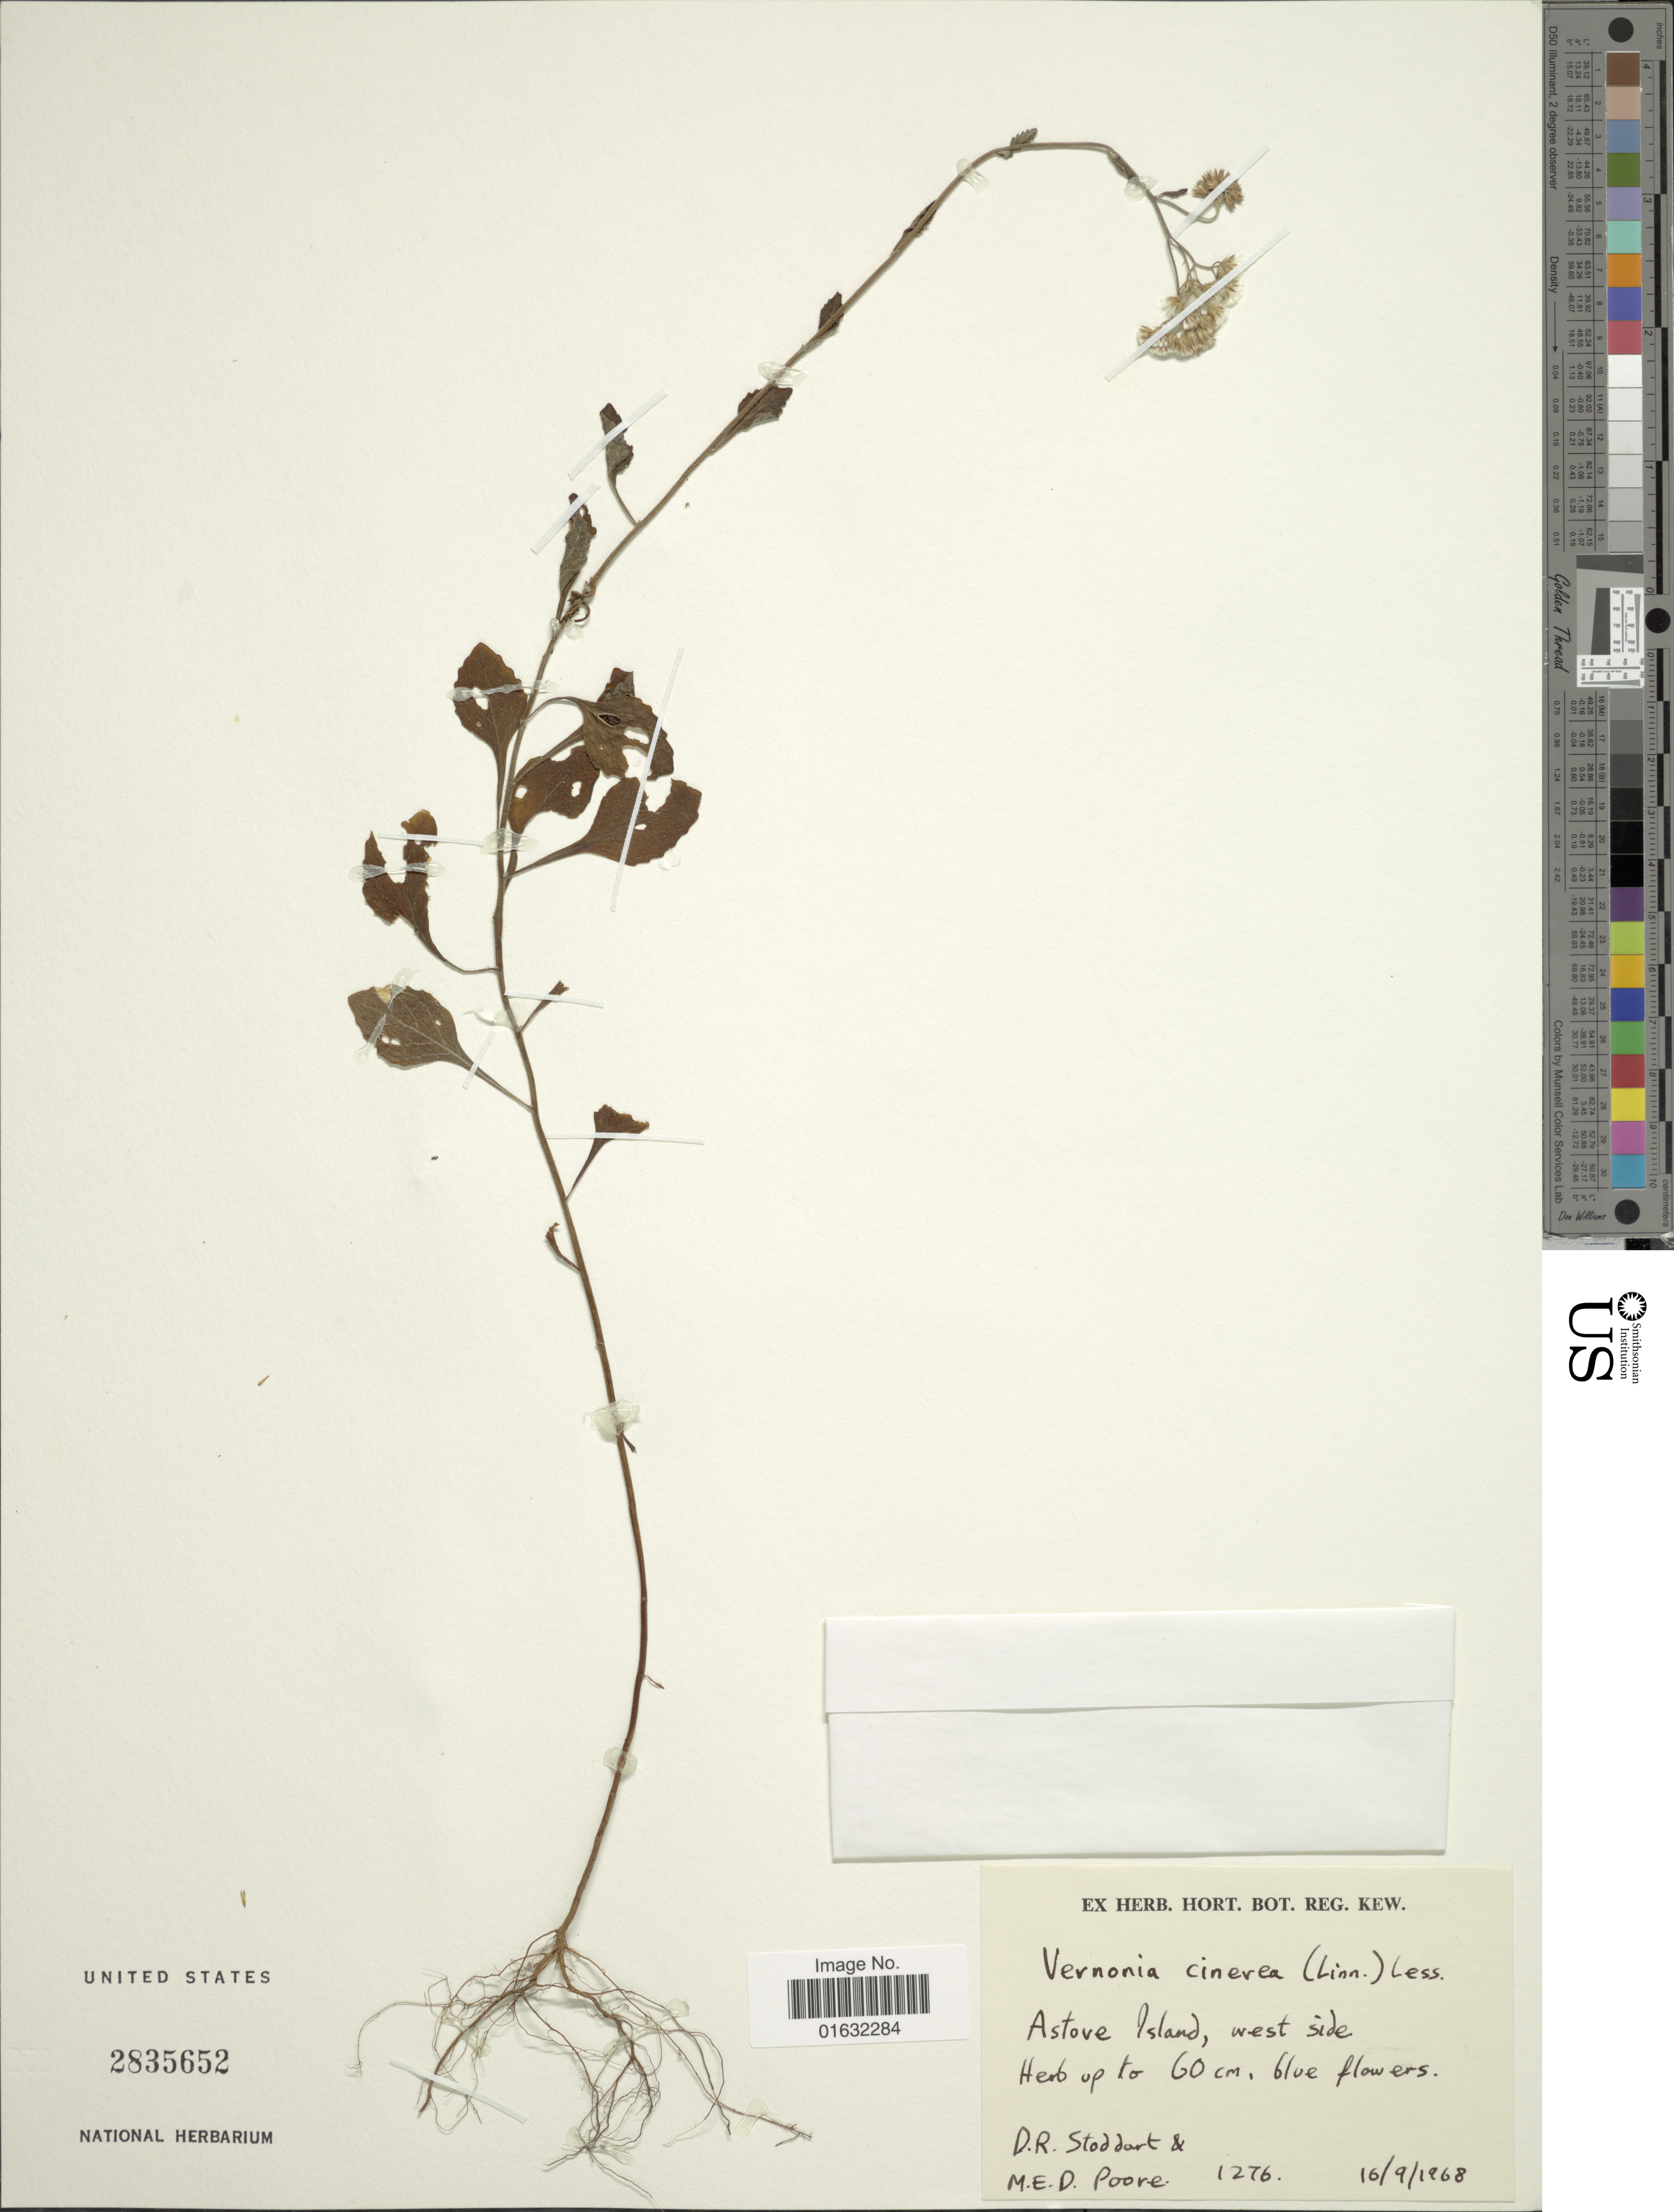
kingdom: Plantae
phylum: Tracheophyta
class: Magnoliopsida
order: Asterales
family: Asteraceae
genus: Cyanthillium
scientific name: Cyanthillium cinereum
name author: (L.) H. Rob.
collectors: D. R. Stoddart & M. E. D. Poore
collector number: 1276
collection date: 1968-07-16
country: Seychelles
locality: Astove Island, West side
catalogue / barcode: US 2835652